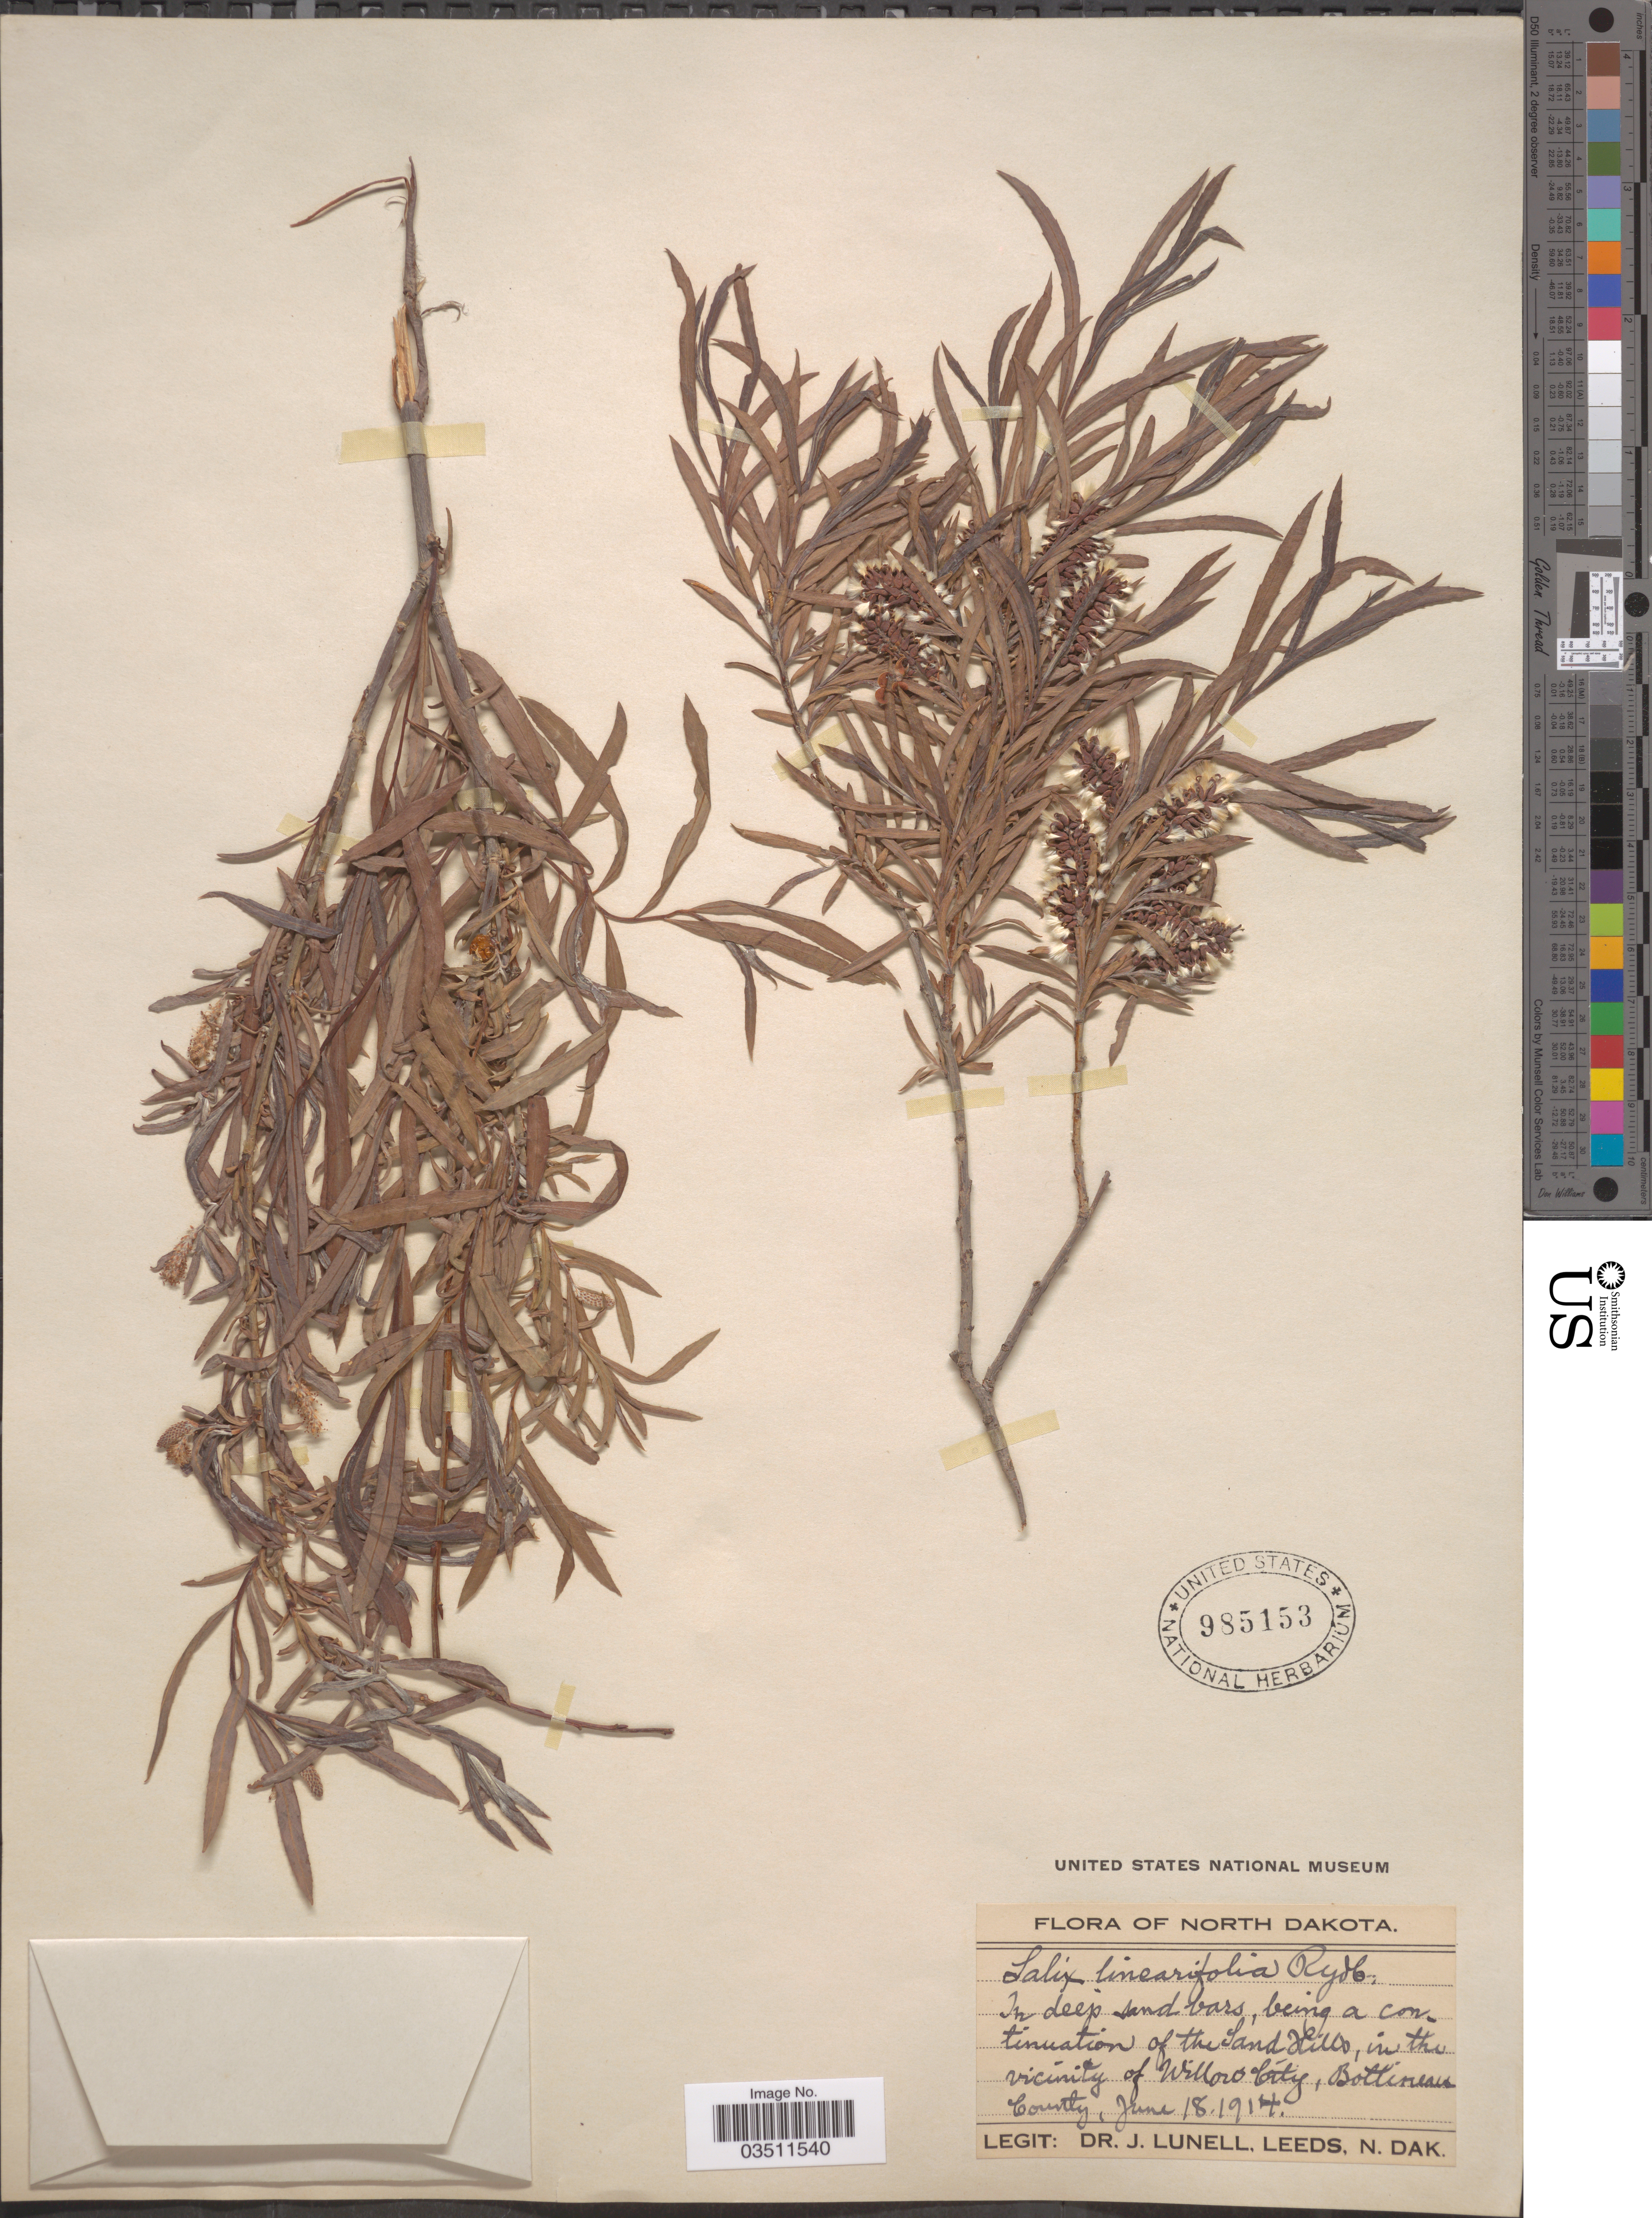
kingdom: Plantae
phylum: Tracheophyta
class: Magnoliopsida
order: Malpighiales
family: Salicaceae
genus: Salix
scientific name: Salix linearifolia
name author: E.L. Wolf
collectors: J. Lunell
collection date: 1914-06-18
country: United States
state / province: North Dakota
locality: The Sand Hills, in the vicinity of Willow City, Bottineau County.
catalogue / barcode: US 985153